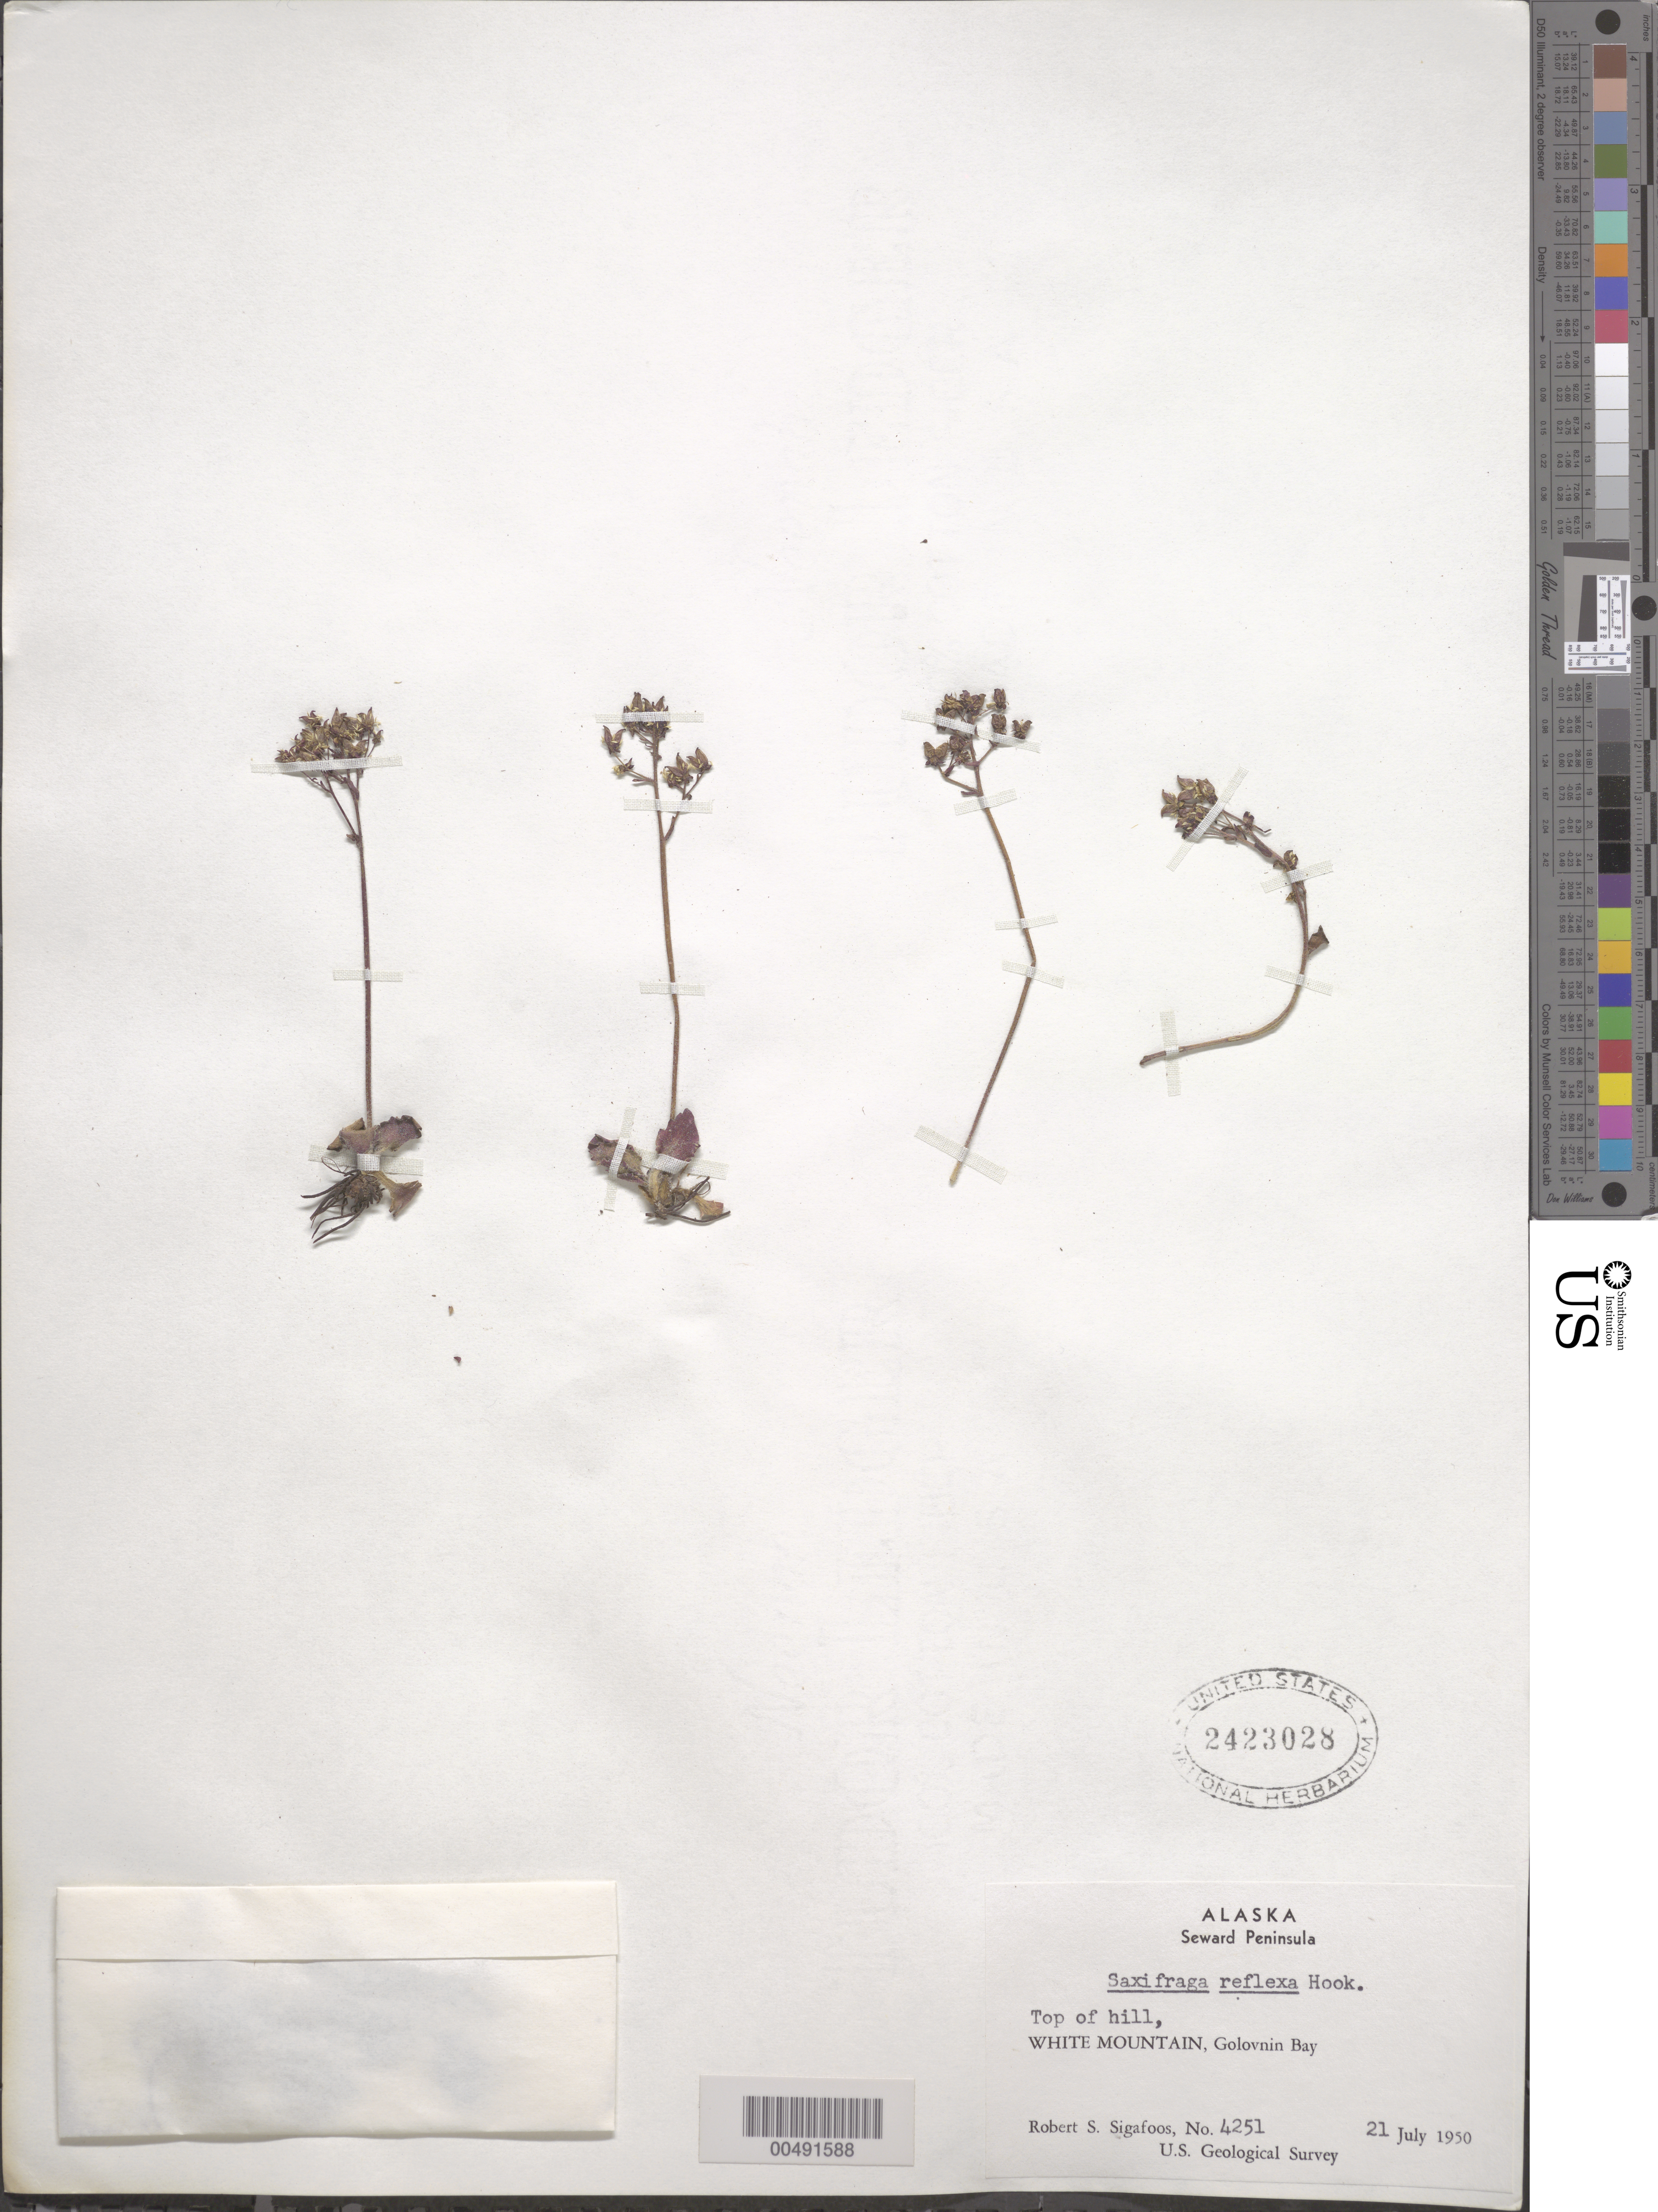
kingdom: Plantae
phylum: Tracheophyta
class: Magnoliopsida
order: Saxifragales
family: Saxifragaceae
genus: Micranthes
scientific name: Micranthes reflexa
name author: (Hook.) Small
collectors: R. Sigafoos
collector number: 4251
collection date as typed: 21 Jul 1950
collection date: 1950-07-21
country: United States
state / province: Alaska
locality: Seward Peninsula, White Mountain, Golovnin Bay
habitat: top of hill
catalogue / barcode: US 2423028